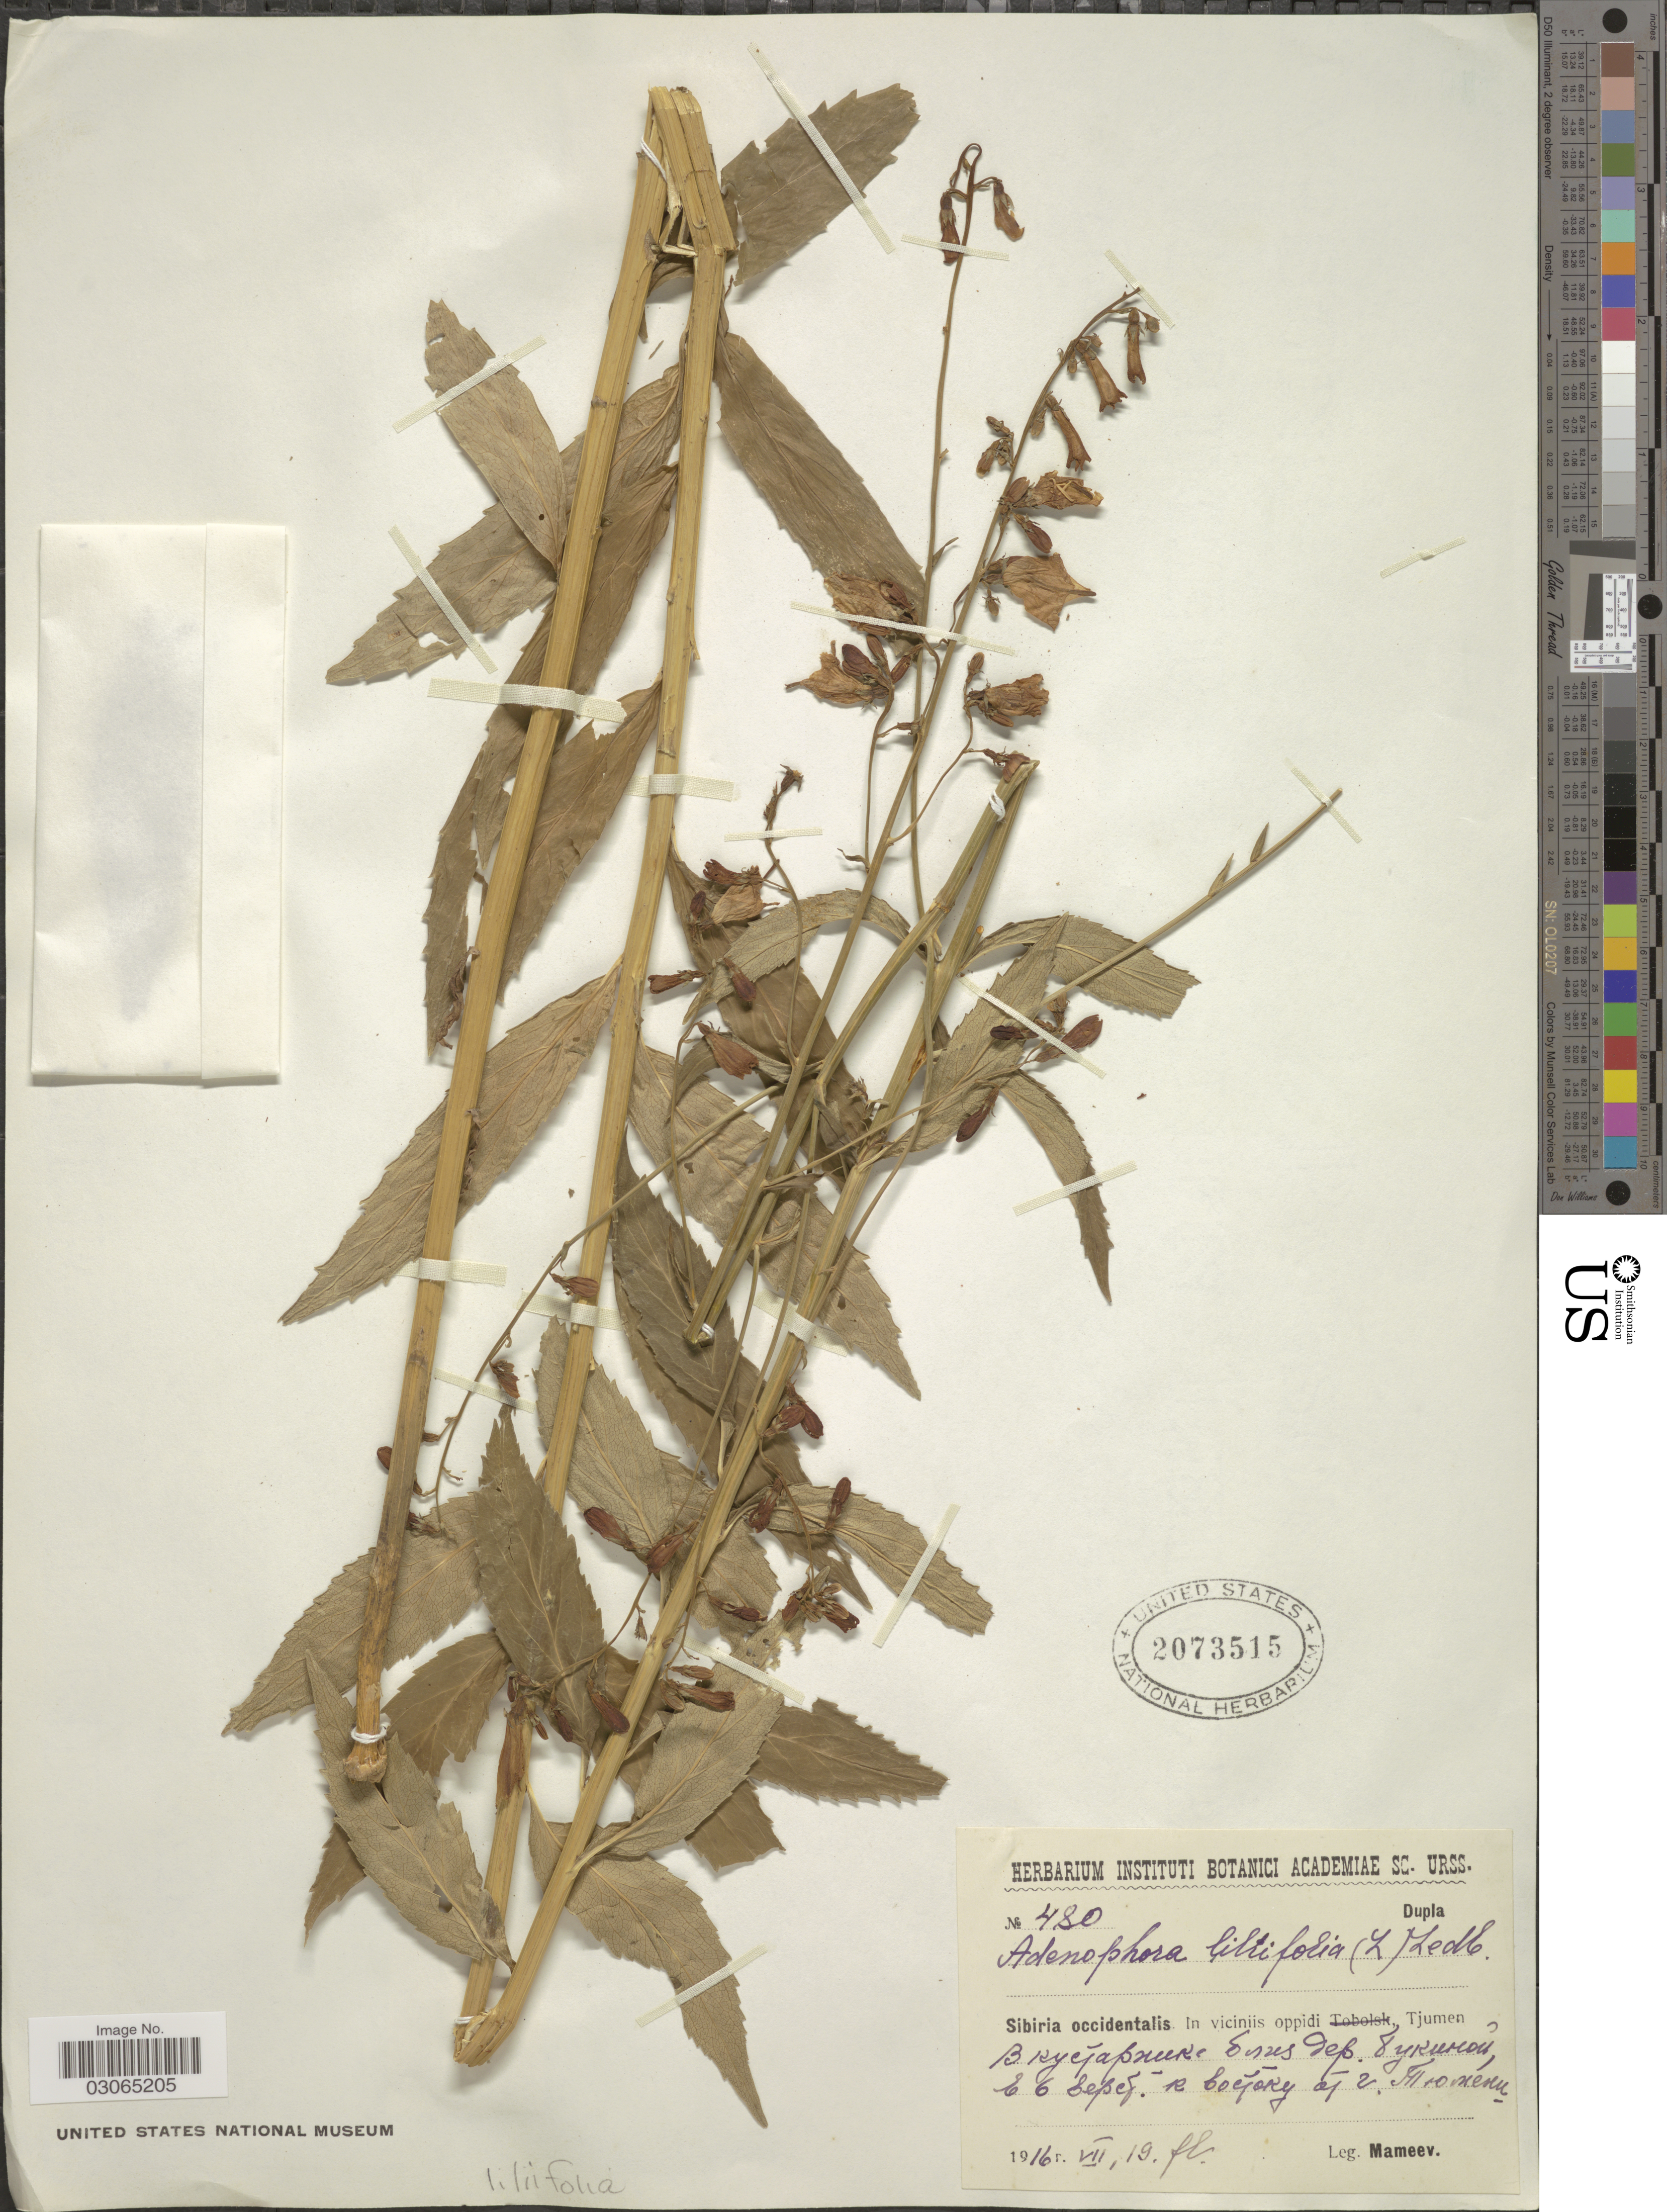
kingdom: Plantae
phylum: Tracheophyta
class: Magnoliopsida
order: Asterales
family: Campanulaceae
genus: Adenophora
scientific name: Adenophora liliifolia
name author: (L.) A. DC.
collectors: Mameev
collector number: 480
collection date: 1916-07-19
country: Russian Federation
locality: Sibiria occidentalis. In viciniis oppidi, Tjumen. X.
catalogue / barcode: US 2073515